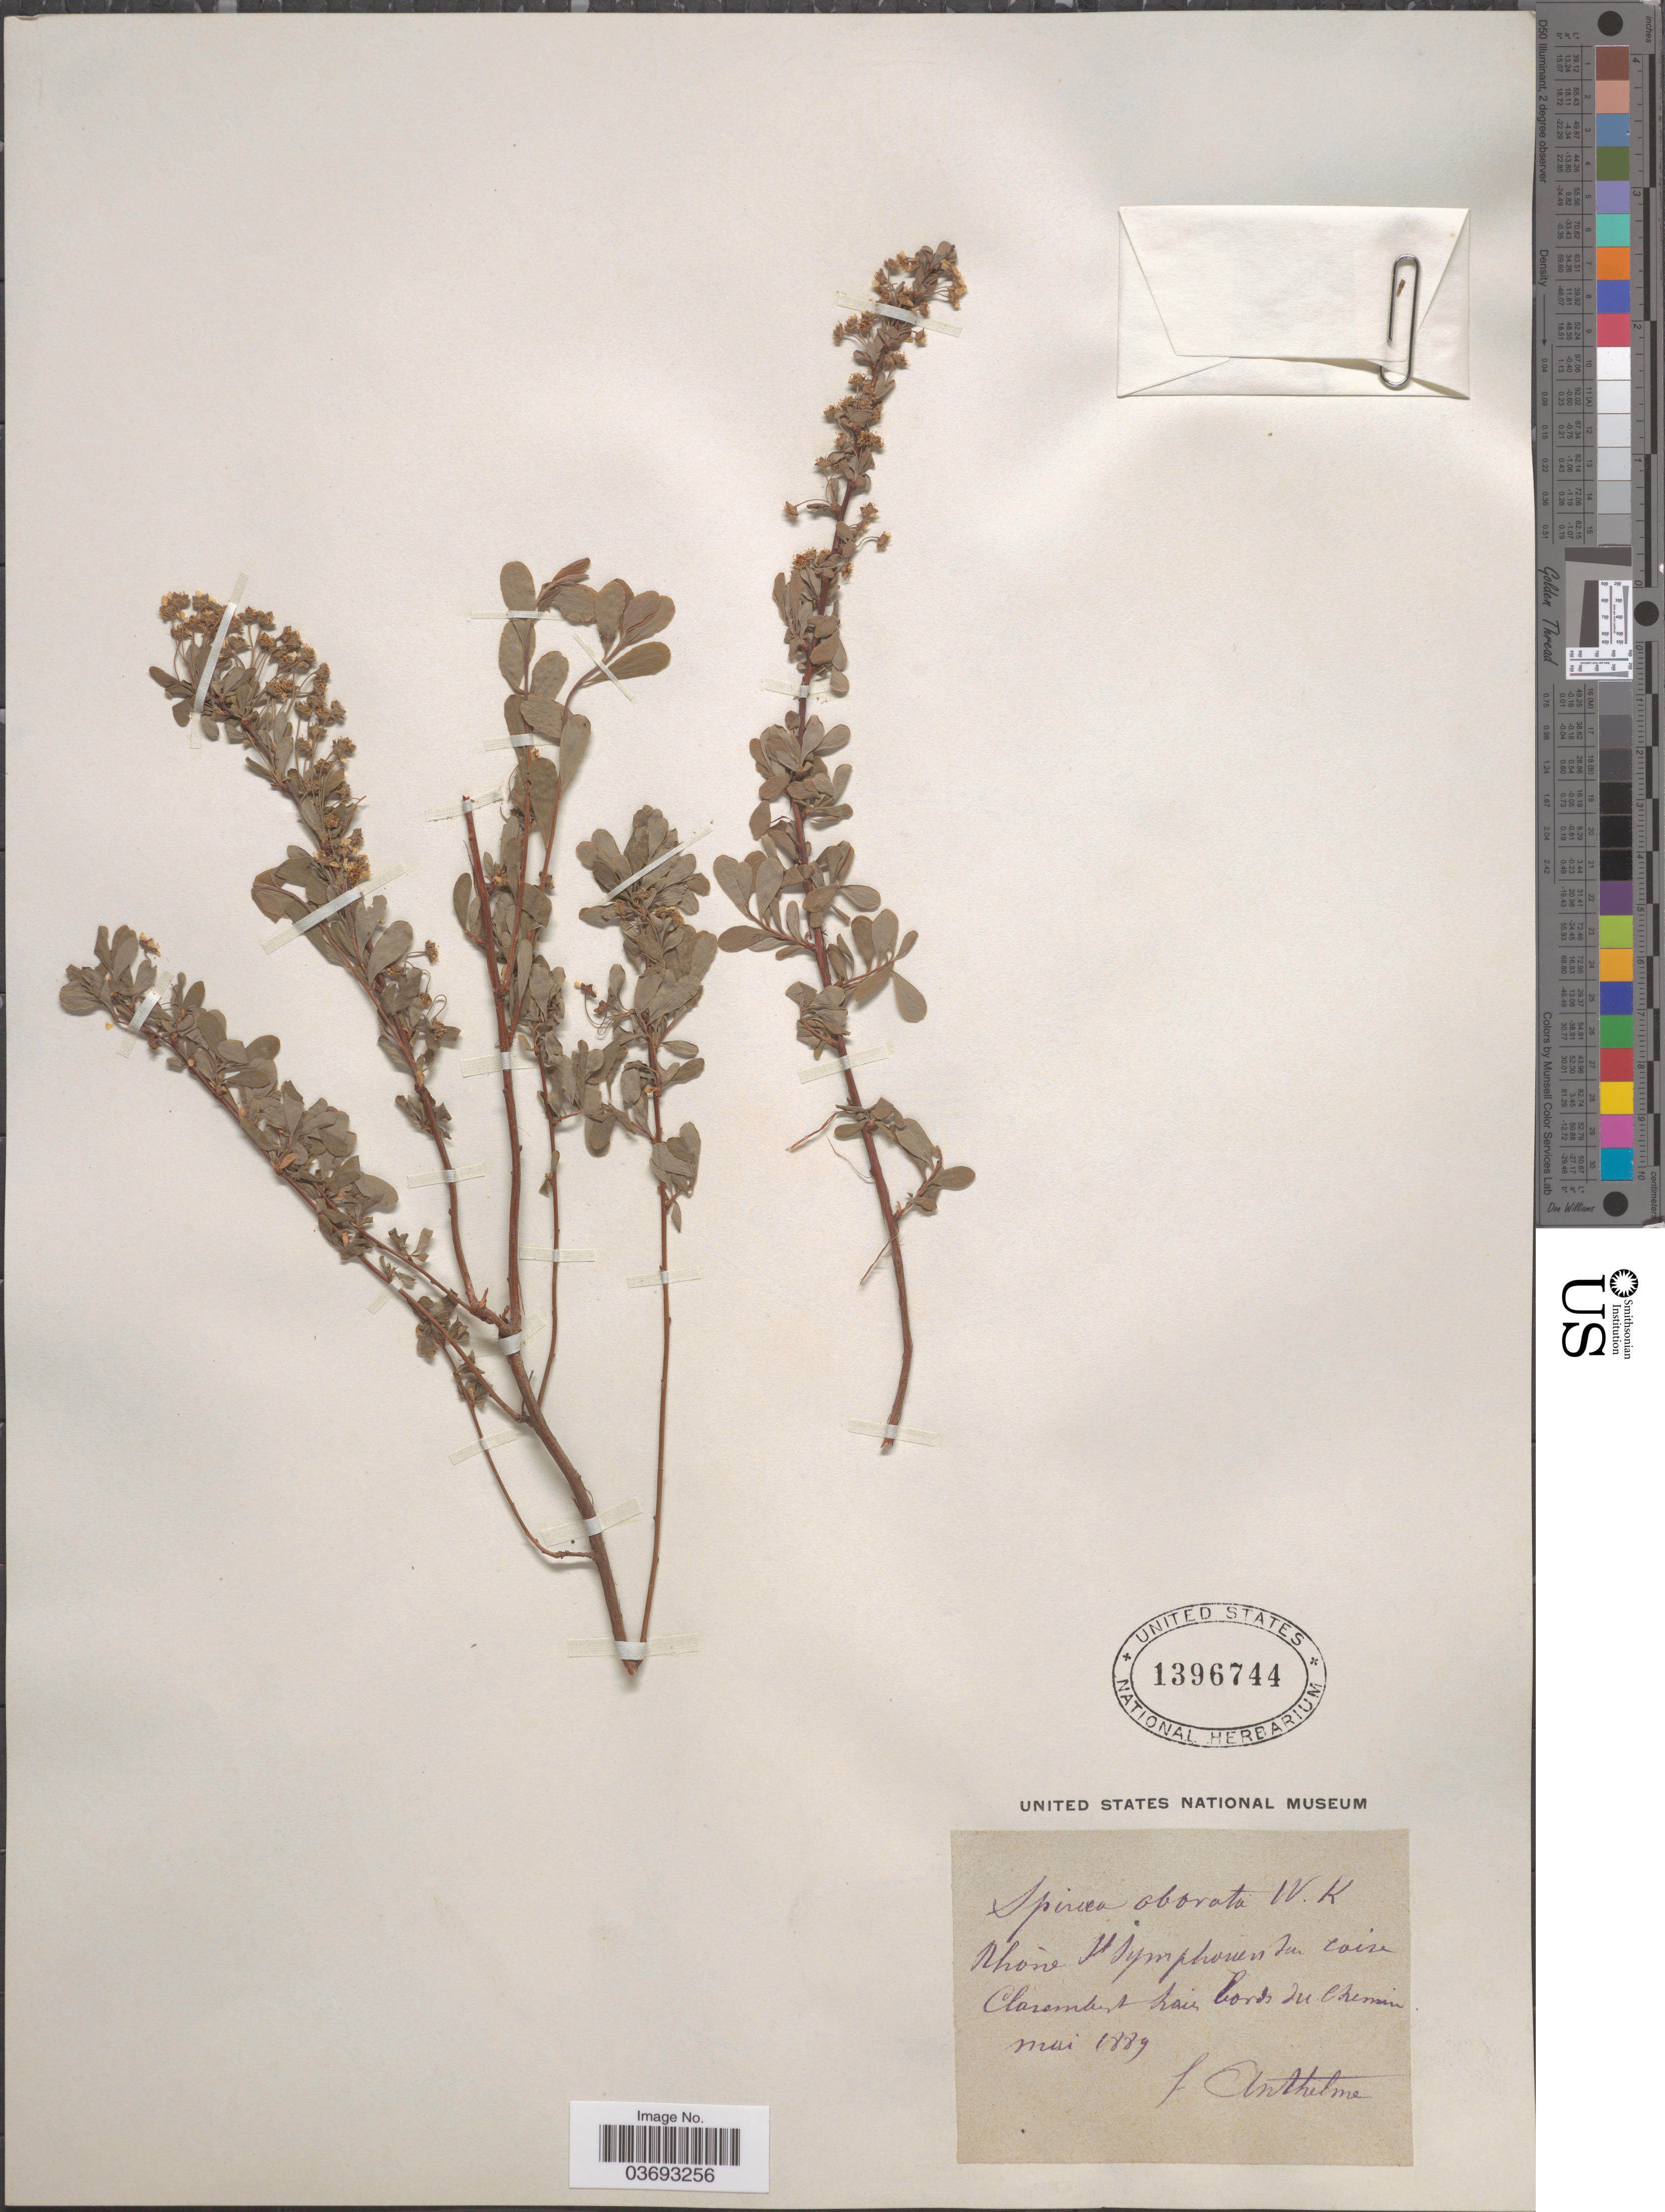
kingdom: Plantae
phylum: Tracheophyta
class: Magnoliopsida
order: Rosales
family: Rosaceae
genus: Spiraea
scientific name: Spiraea obovata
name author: Waldst. & Kit.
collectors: F. Anthelme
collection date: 1889-05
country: France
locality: Rhone St Symphonien Sur Coise. Claremont [interpreted] Kair [interpreted] bords du Chemin.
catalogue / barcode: US 1396744